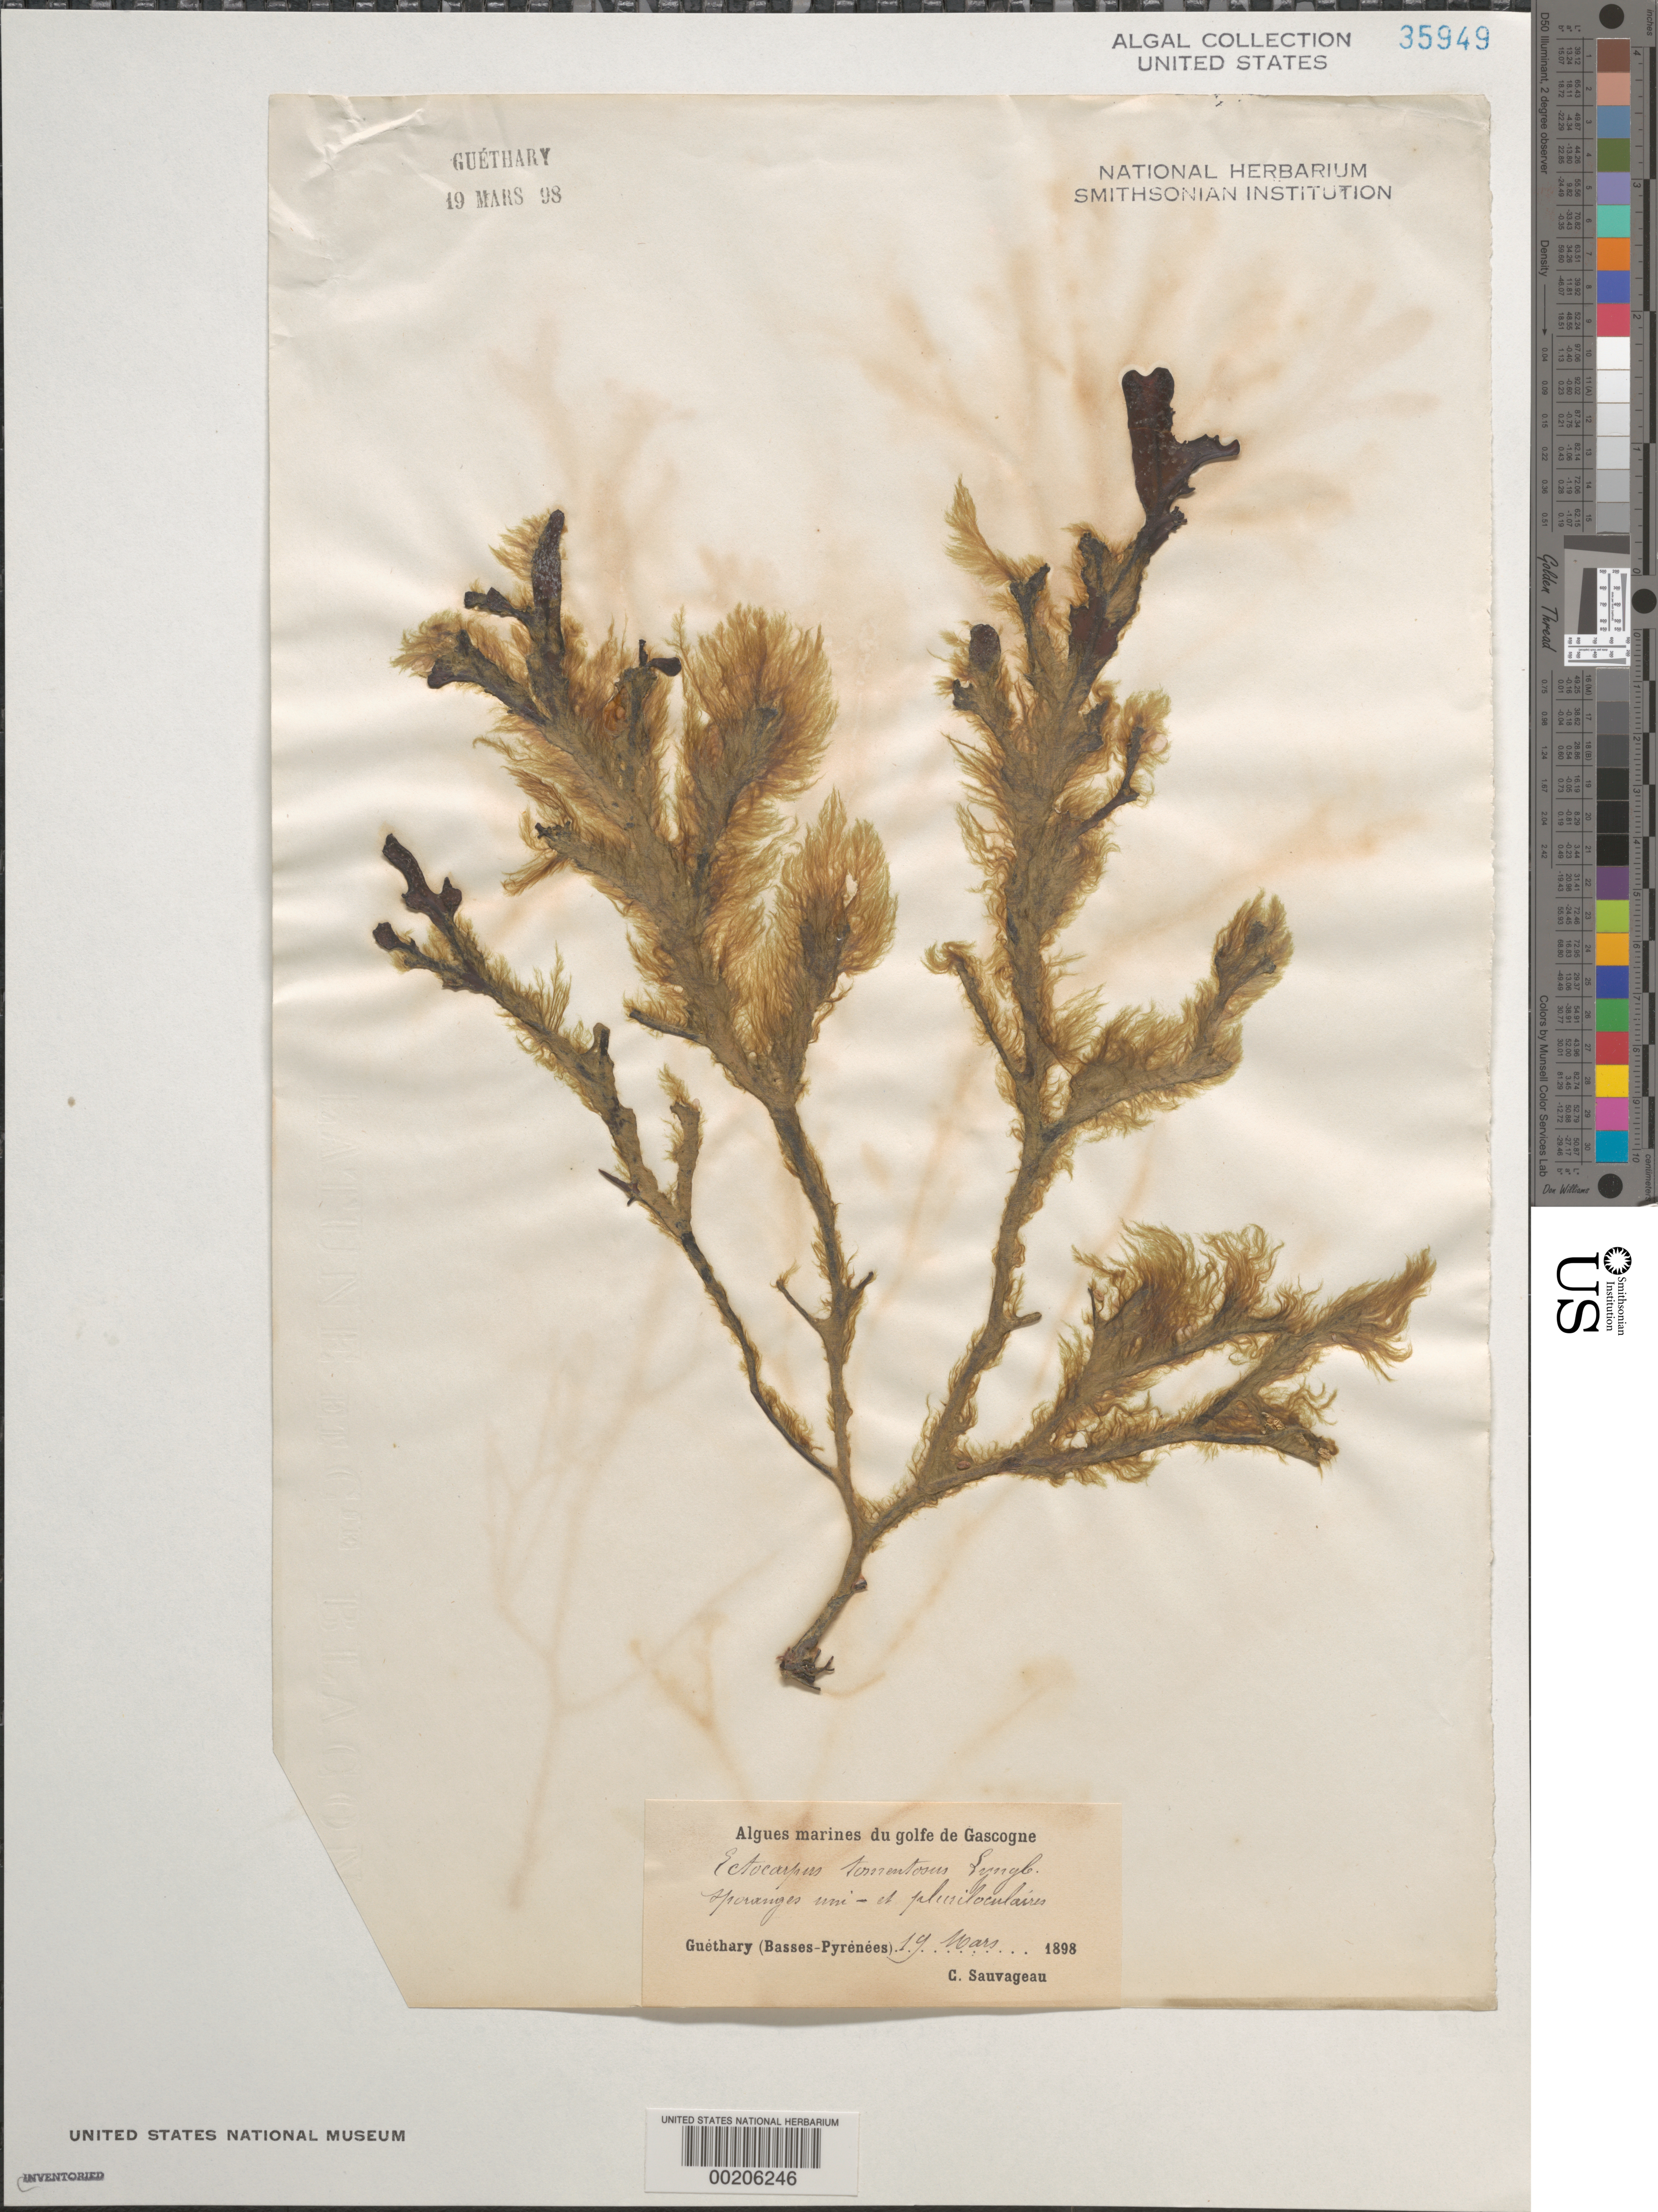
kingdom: Chromista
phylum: Ochrophyta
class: Phaeophyceae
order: Ectocarpales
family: Ectocarpaceae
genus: Spongonema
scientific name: Spongonema tomentosum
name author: (Huds.) Kütz.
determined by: Algae name updating Project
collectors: C. F. Sauvageau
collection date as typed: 19 Mar 1898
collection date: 1898-03-19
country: France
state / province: Nouvelle-Aquitaine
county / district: Pyrénées-Atlantiques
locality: Guethary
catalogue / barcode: US 35949